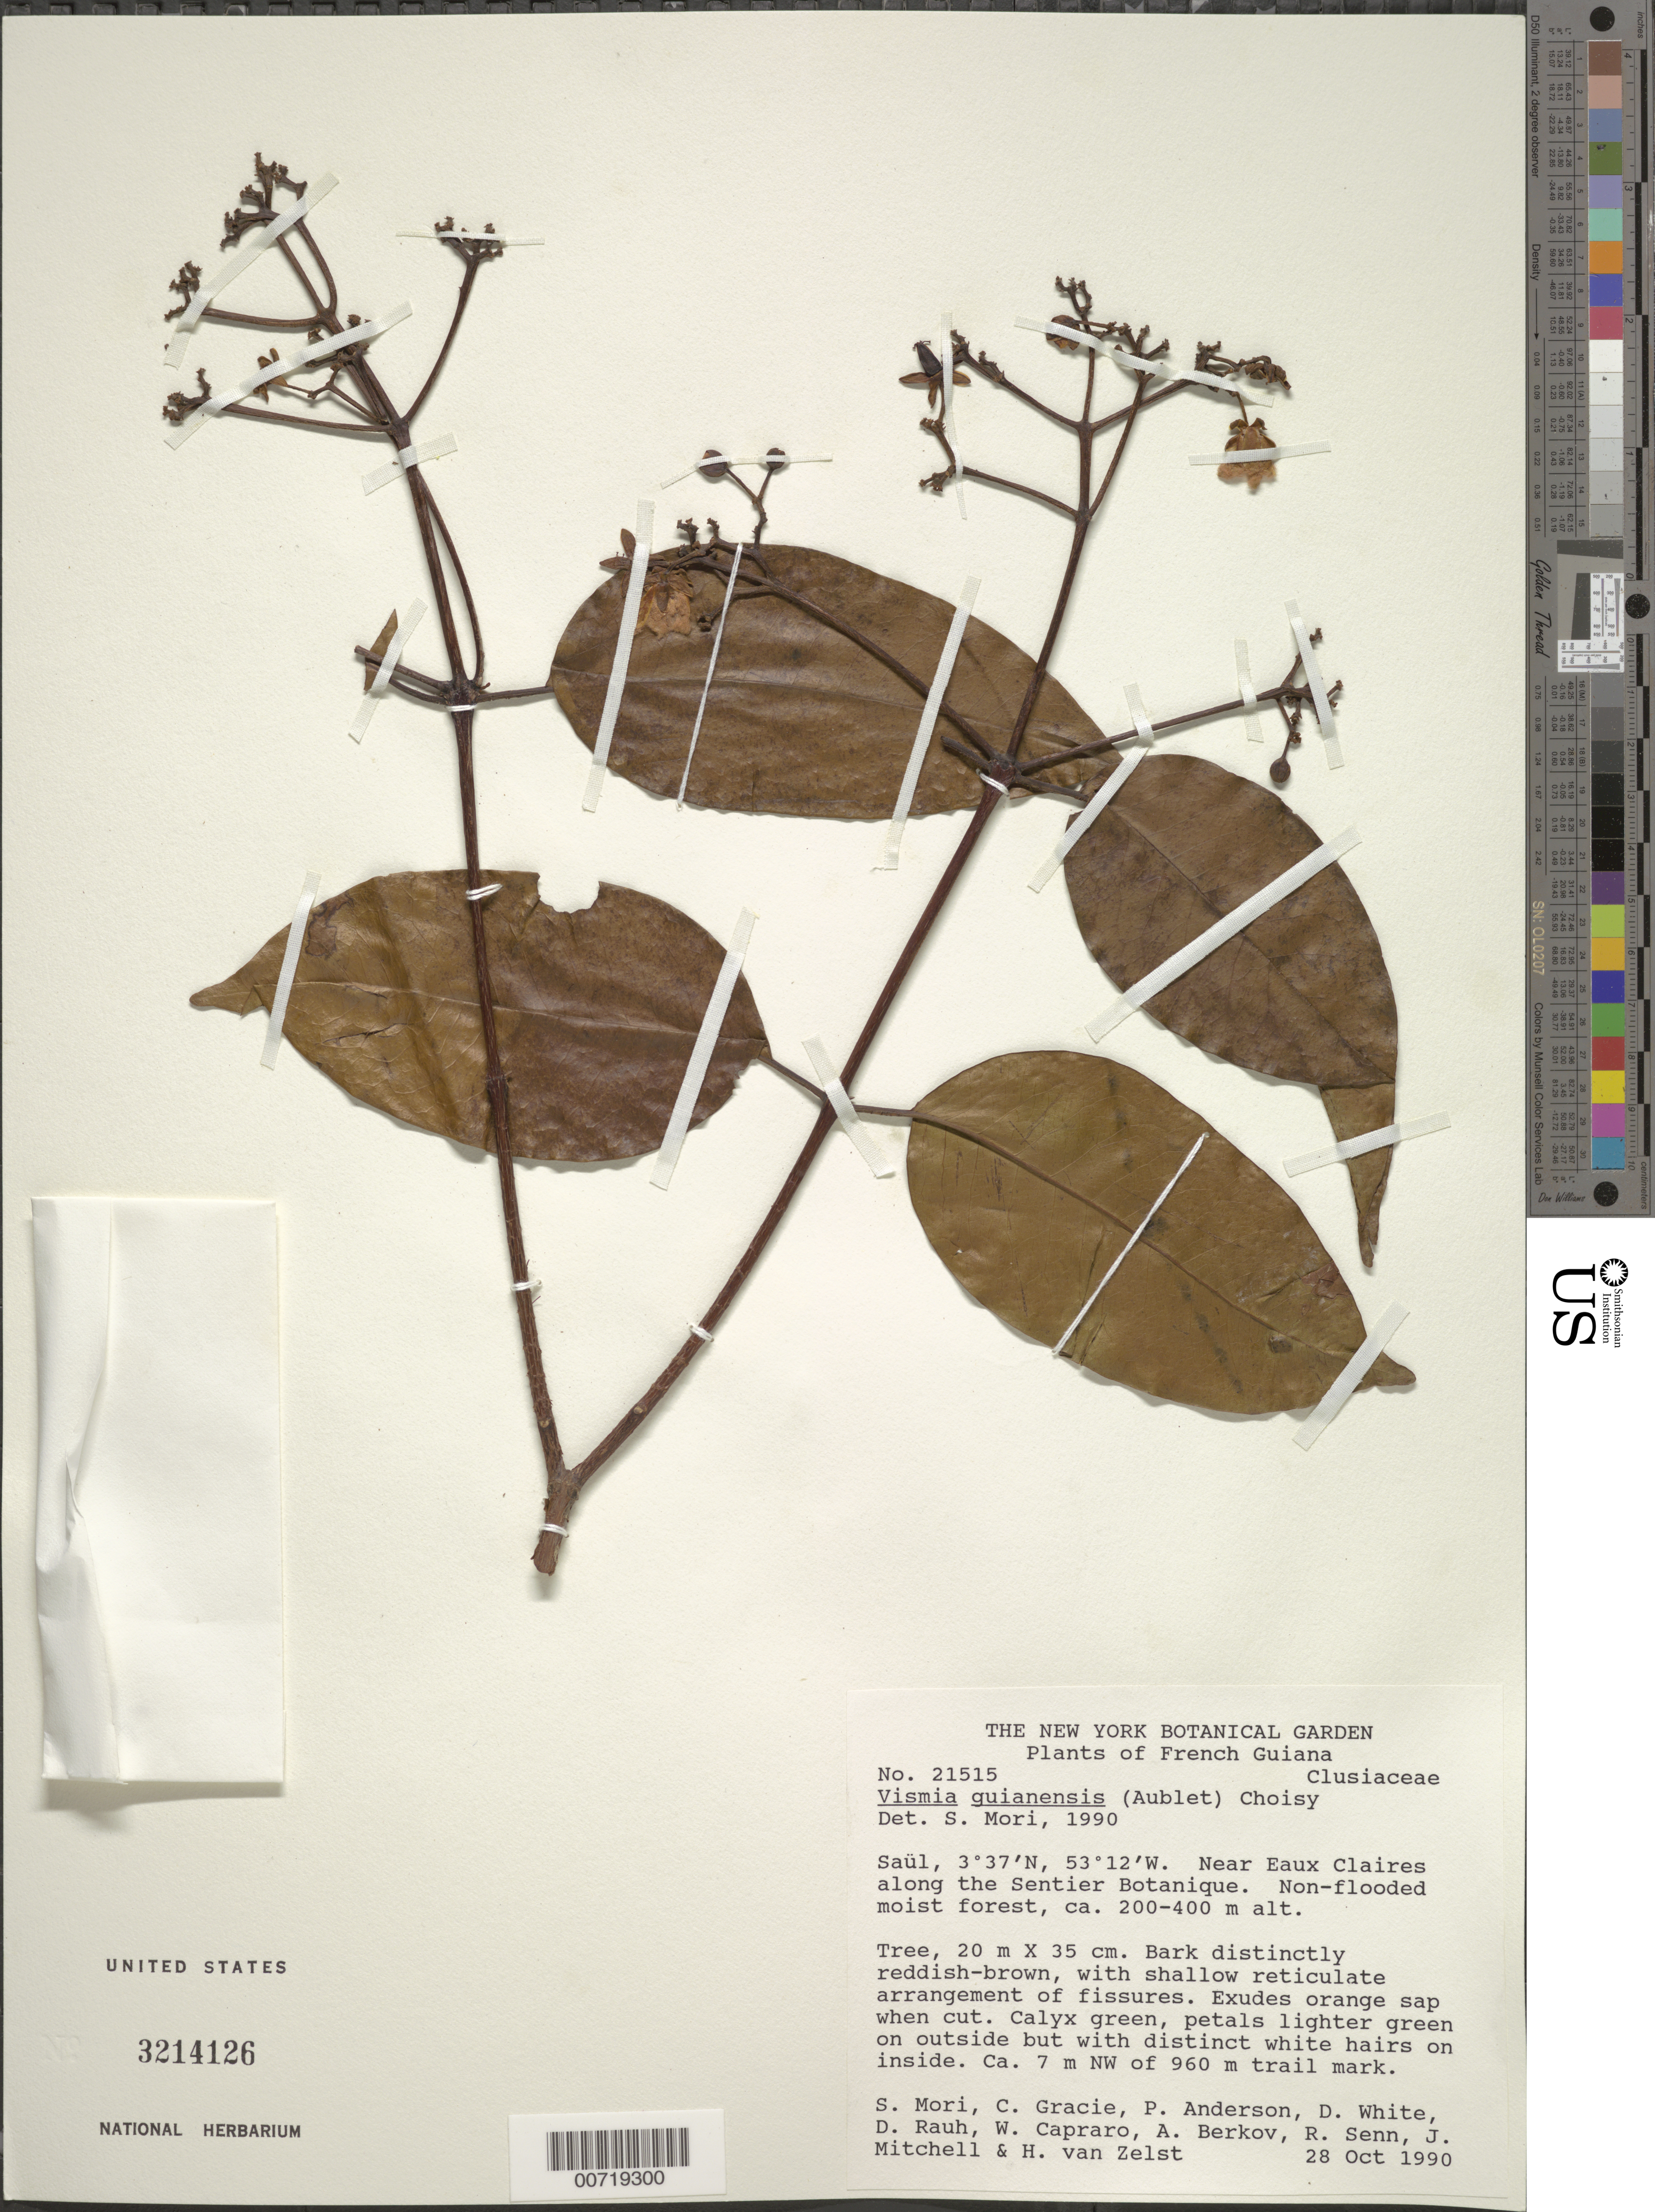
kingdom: Plantae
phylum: Tracheophyta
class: Magnoliopsida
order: Malpighiales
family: Hypericaceae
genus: Vismia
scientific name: Vismia guianensis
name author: (Aubl.) Pers.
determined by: Mori, Scott A.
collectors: S. Mori et al.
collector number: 21515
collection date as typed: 28-Oct-90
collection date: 1990-10-28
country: French Guiana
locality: Saül, near Eaux Claires on the Sentier Botanique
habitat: Non-flooded moist forest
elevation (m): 200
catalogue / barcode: US 3214126